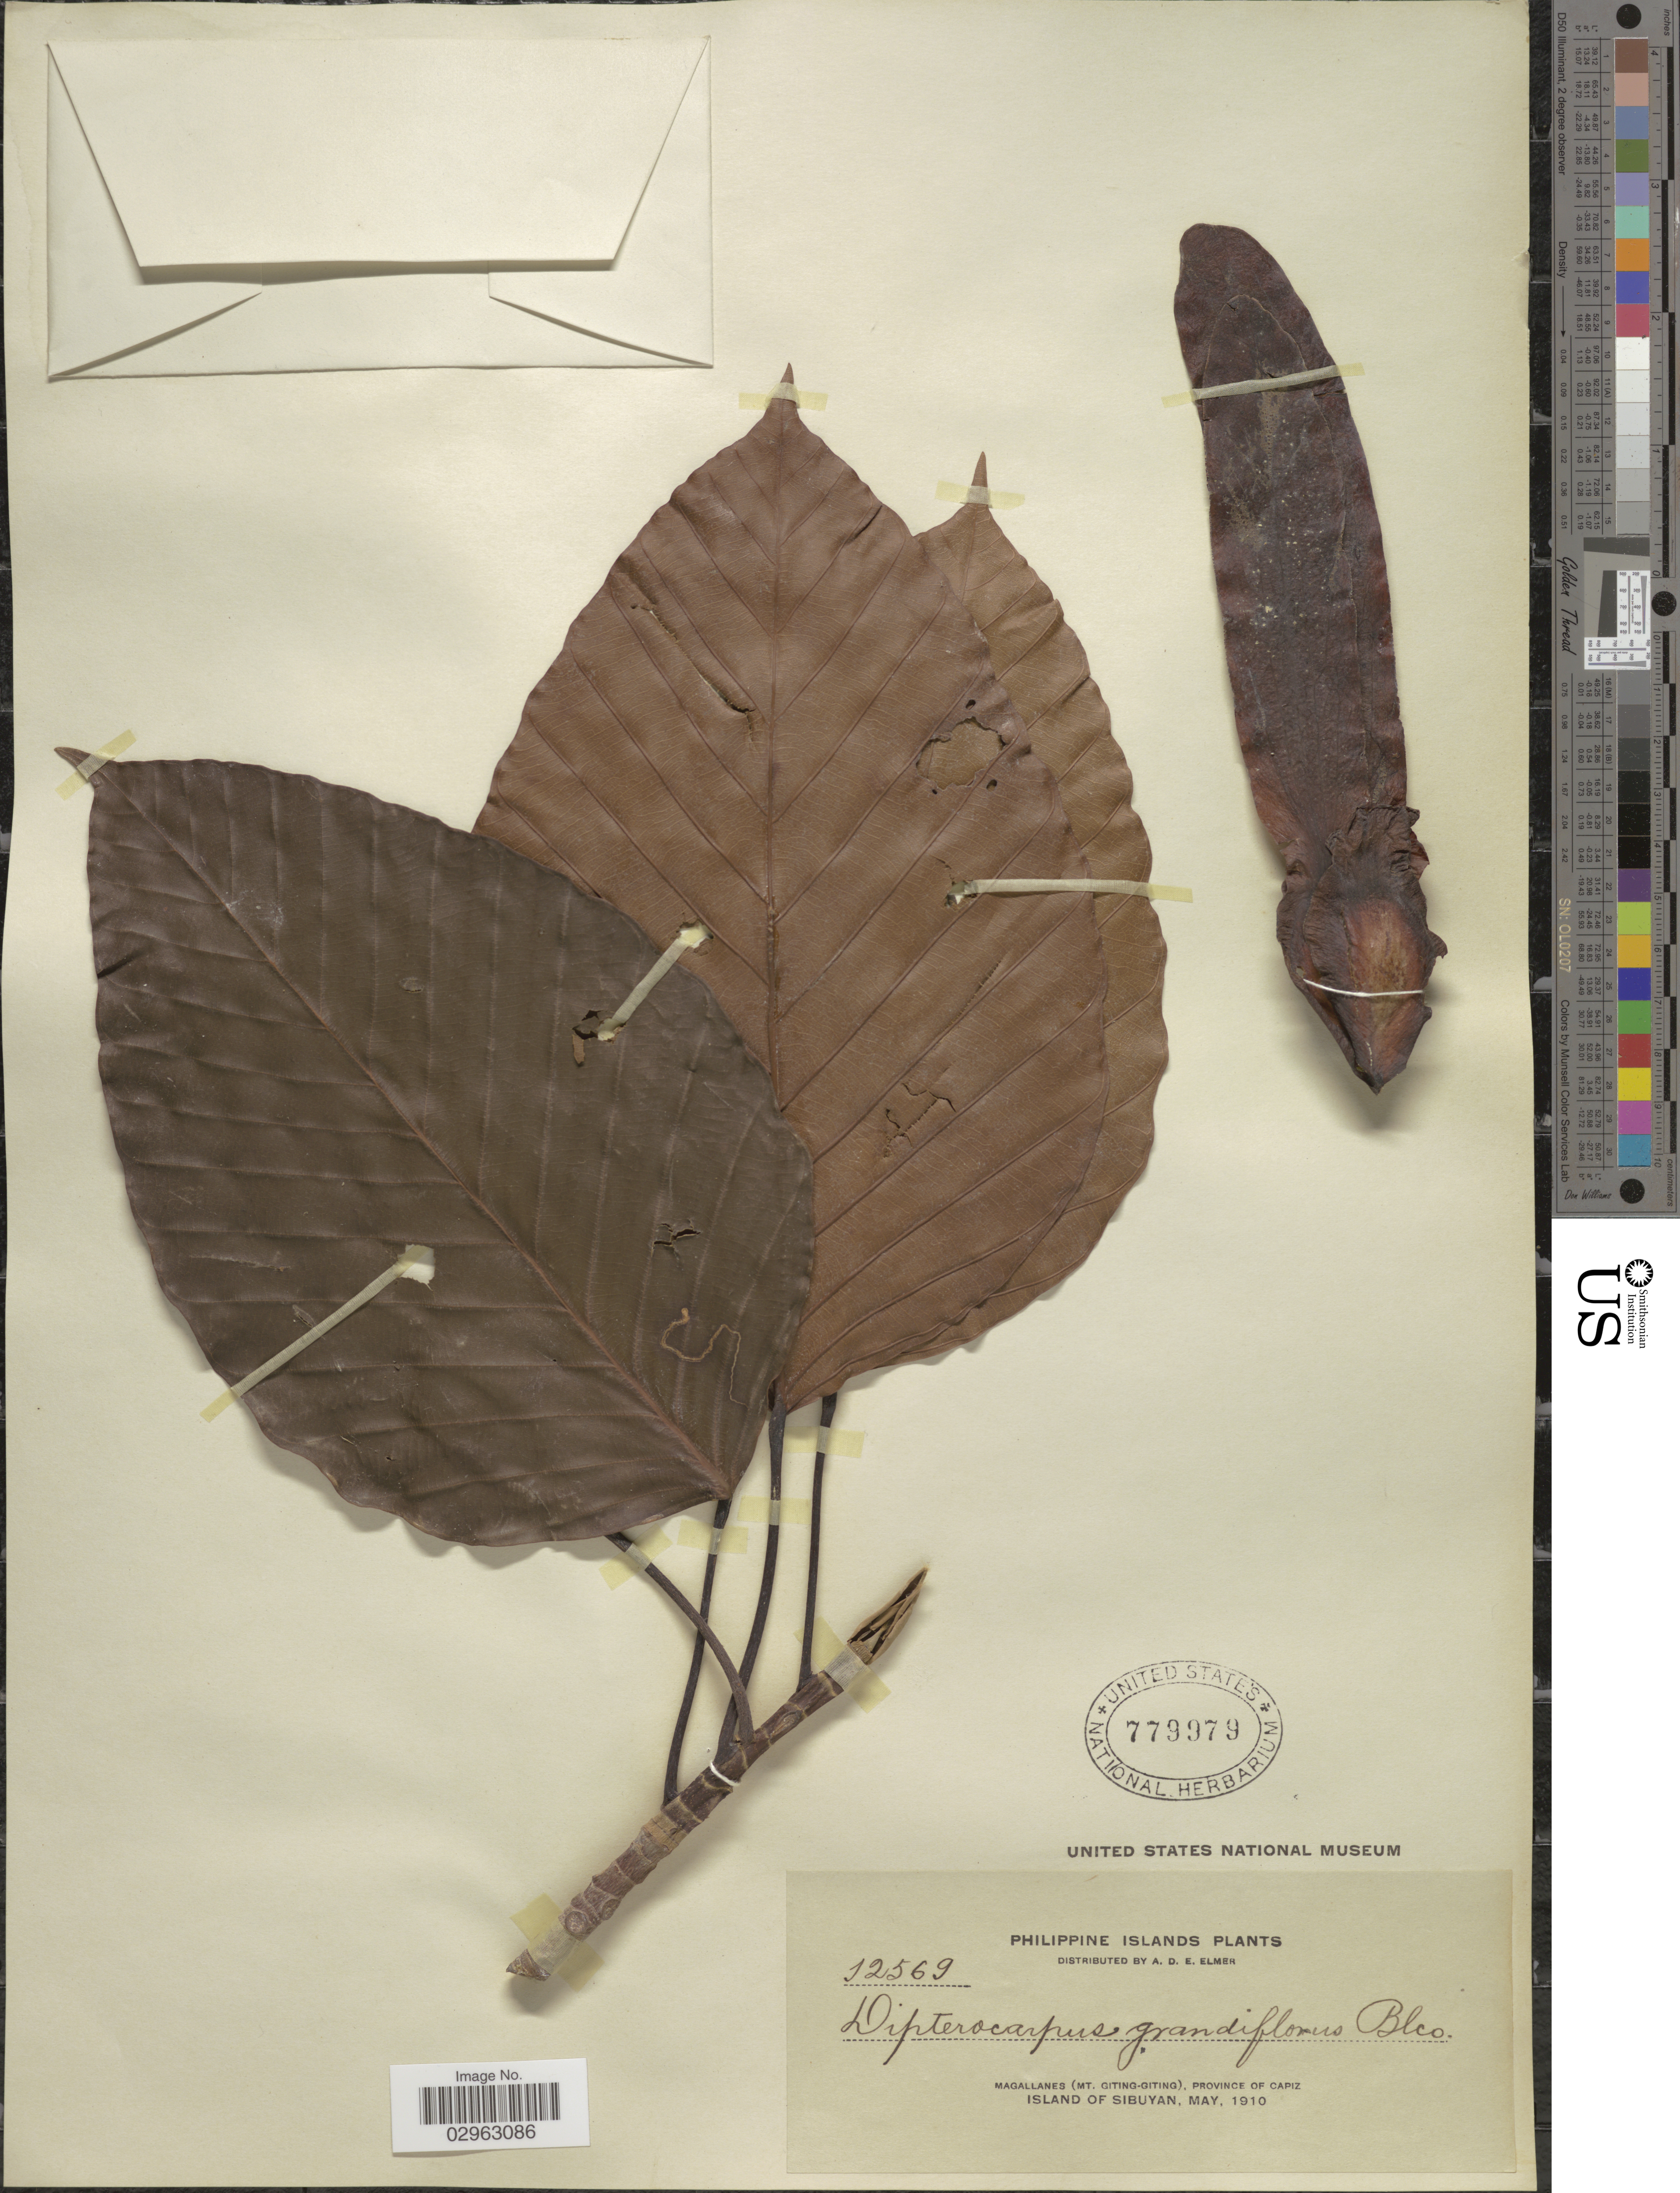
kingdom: Plantae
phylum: Tracheophyta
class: Magnoliopsida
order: Malvales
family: Dipterocarpaceae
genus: Dipterocarpus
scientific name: Dipterocarpus grandiflorus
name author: (Blanco) Blanco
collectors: A. D. E. Elmer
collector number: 12569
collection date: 1910-05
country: Philippines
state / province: Western Visayas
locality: Magallanes (Mt. Giting-Giting), Province of Capiz, Island of Sibuyan.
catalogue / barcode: US 779979